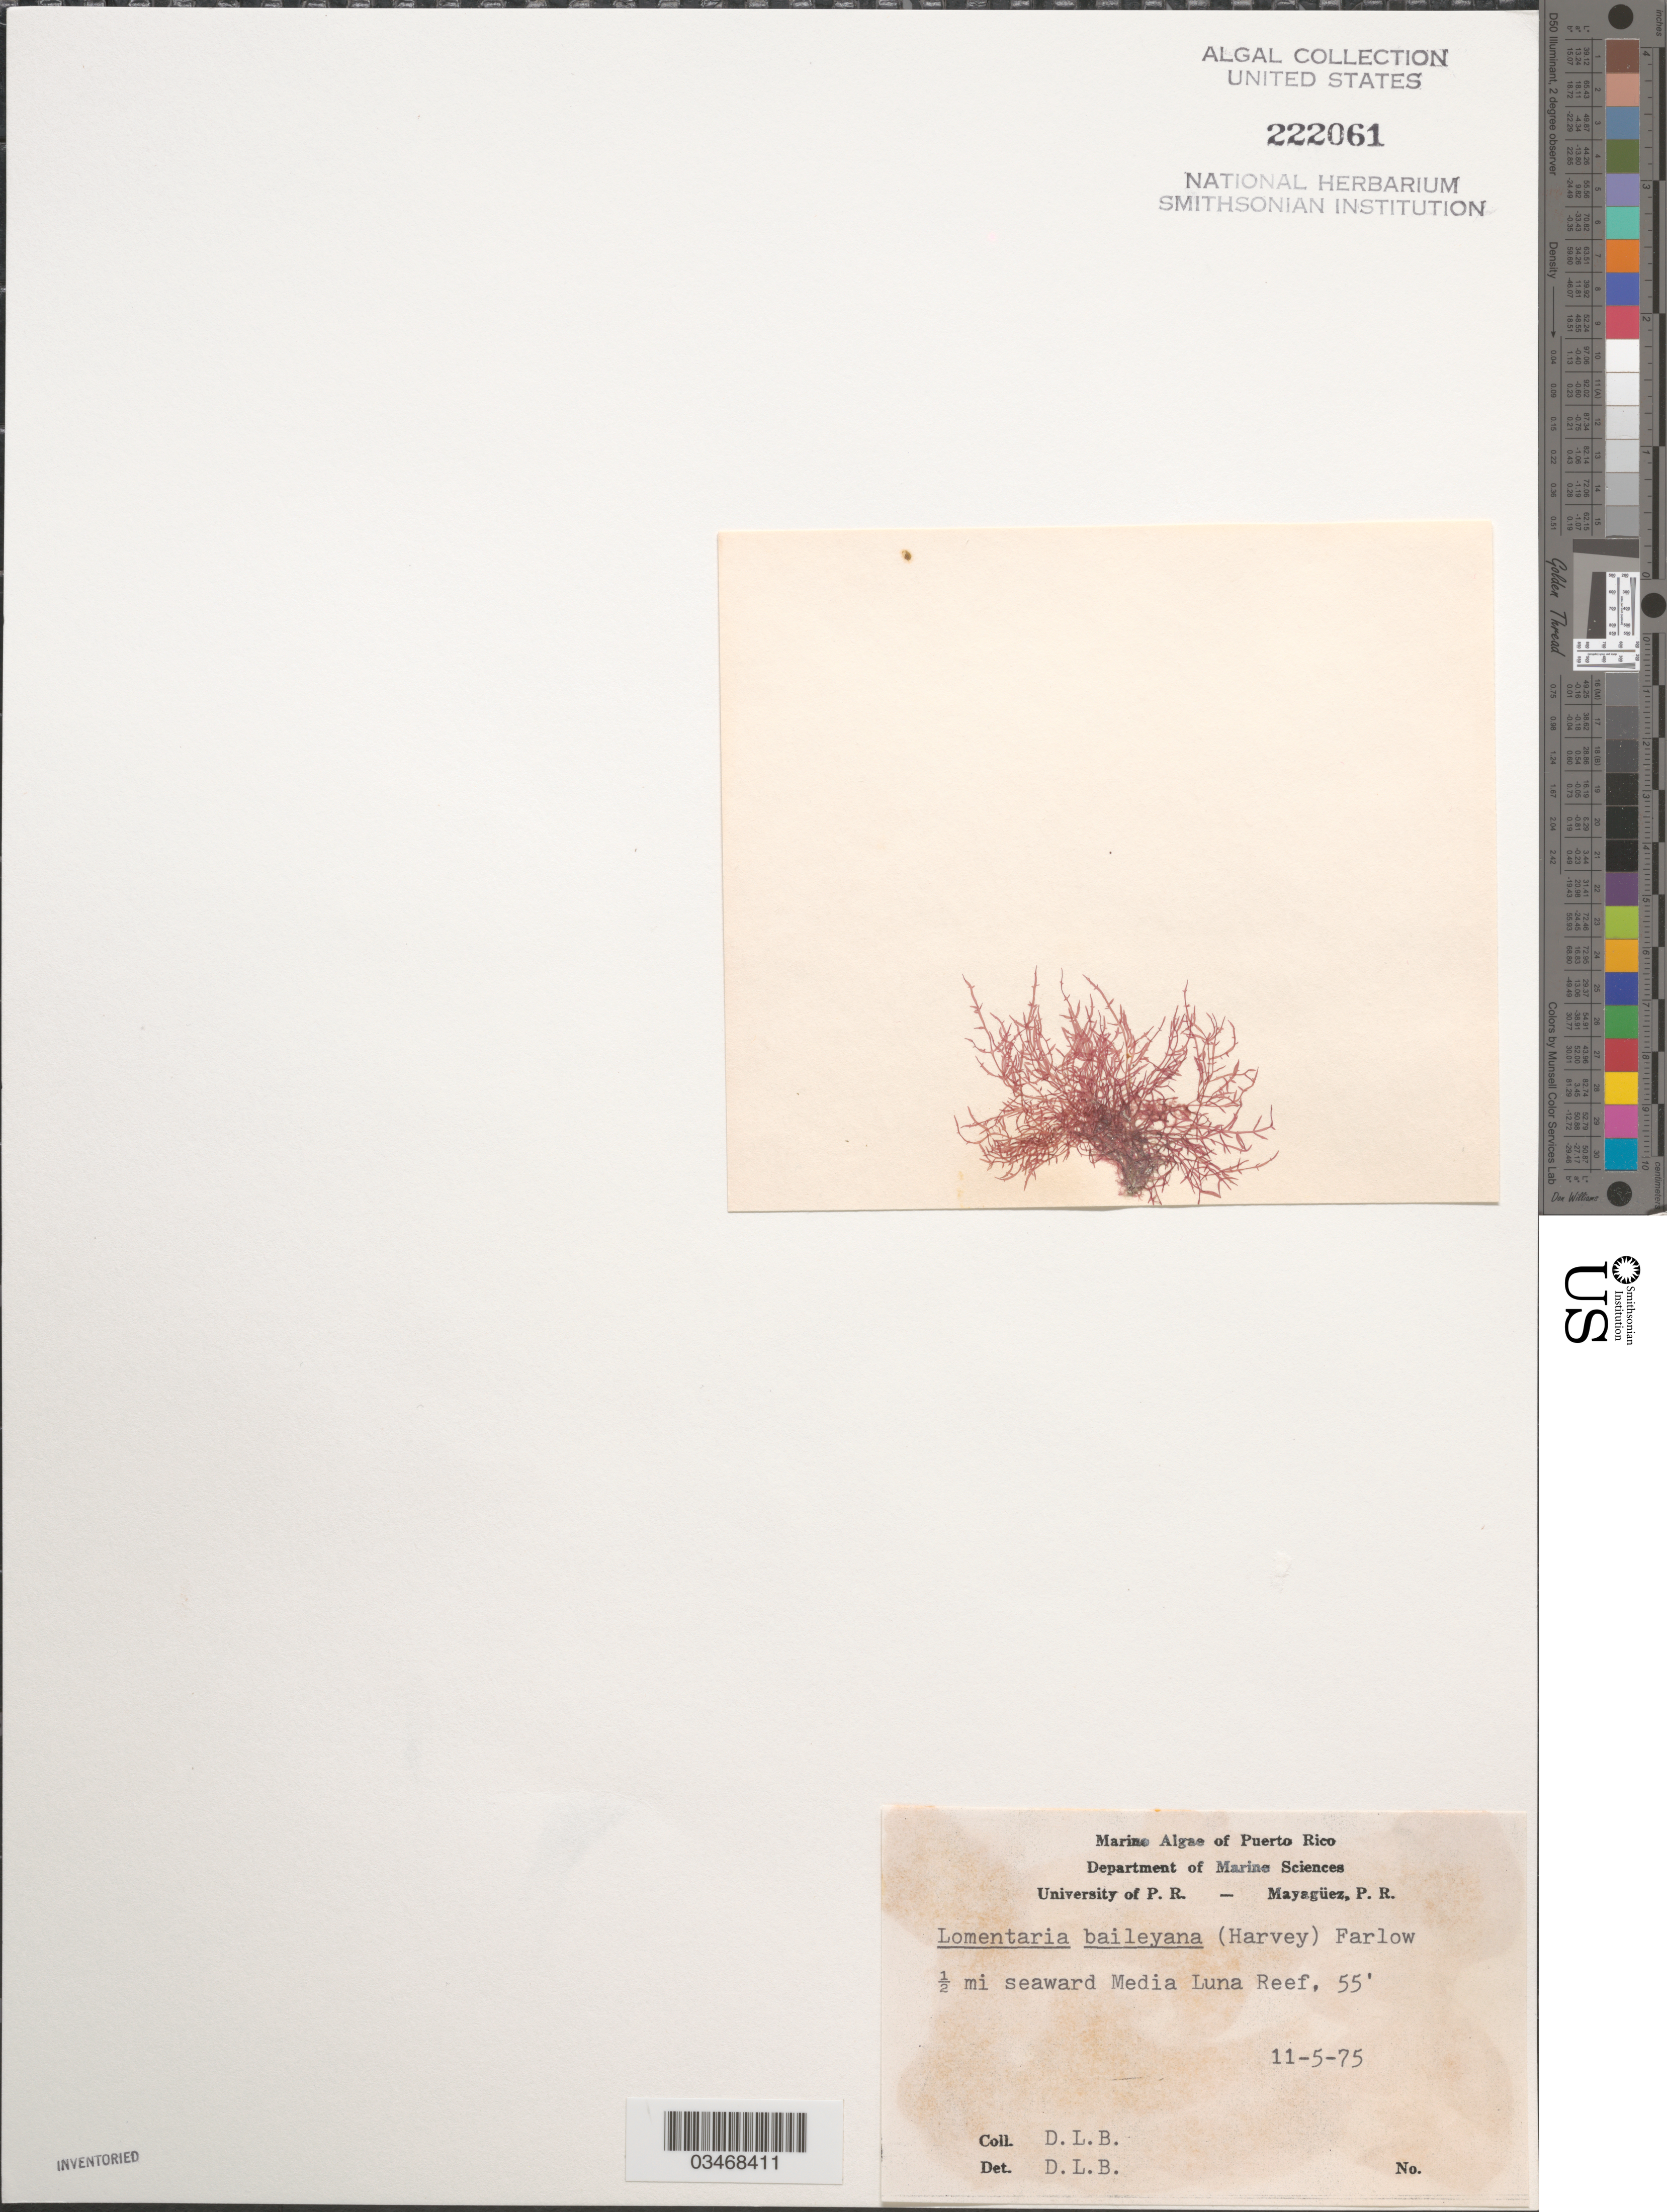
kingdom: Plantae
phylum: Rhodophyta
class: Florideophyceae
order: Rhodymeniales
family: Lomentariaceae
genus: Lomentaria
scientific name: Lomentaria baileyana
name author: (Harv.) Farl.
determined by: Ballantine, D. L.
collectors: D.L. Ballantine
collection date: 1975-11-05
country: Puerto Rico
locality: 1/2 mi seaward Media Luna Reef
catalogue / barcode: US 222061